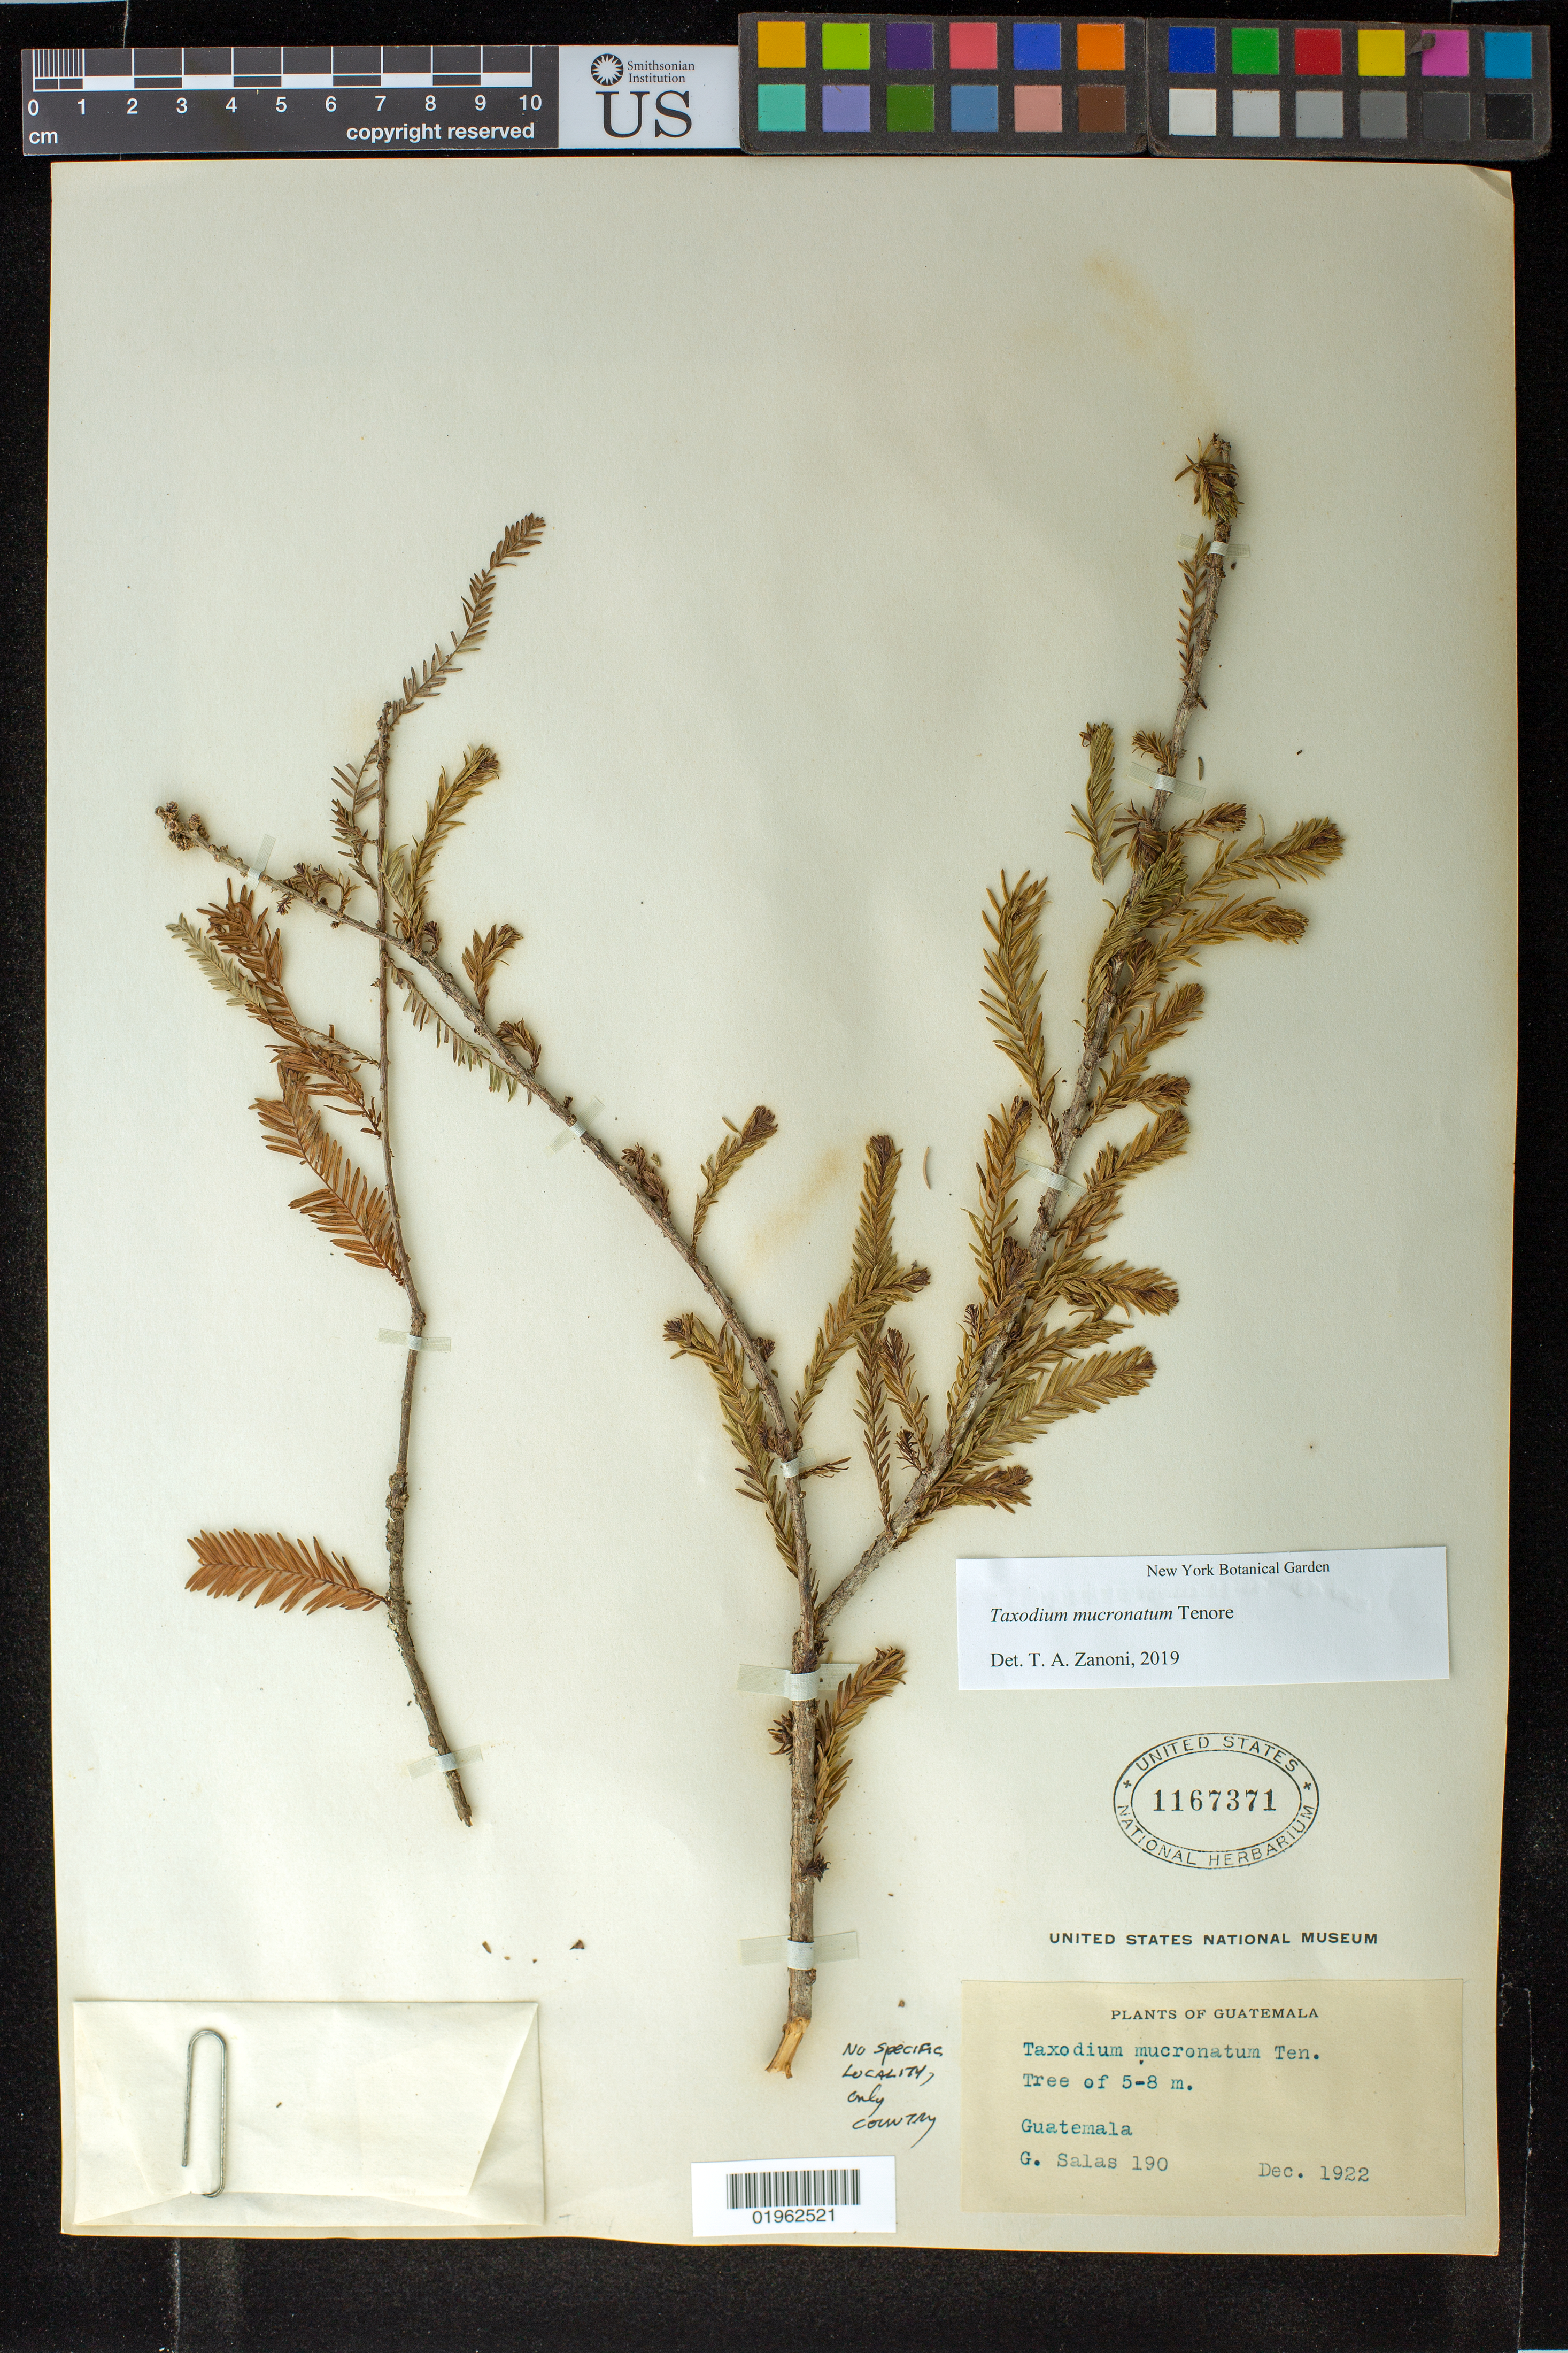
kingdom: Plantae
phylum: Tracheophyta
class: Pinopsida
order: Pinales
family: Cupressaceae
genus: Taxodium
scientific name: Taxodium mucronatum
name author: Ten.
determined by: Zanoni, T. A., (NY), New York Botanical Garden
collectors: G. Salas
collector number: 190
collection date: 1922-12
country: Guatemala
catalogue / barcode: US 1167371